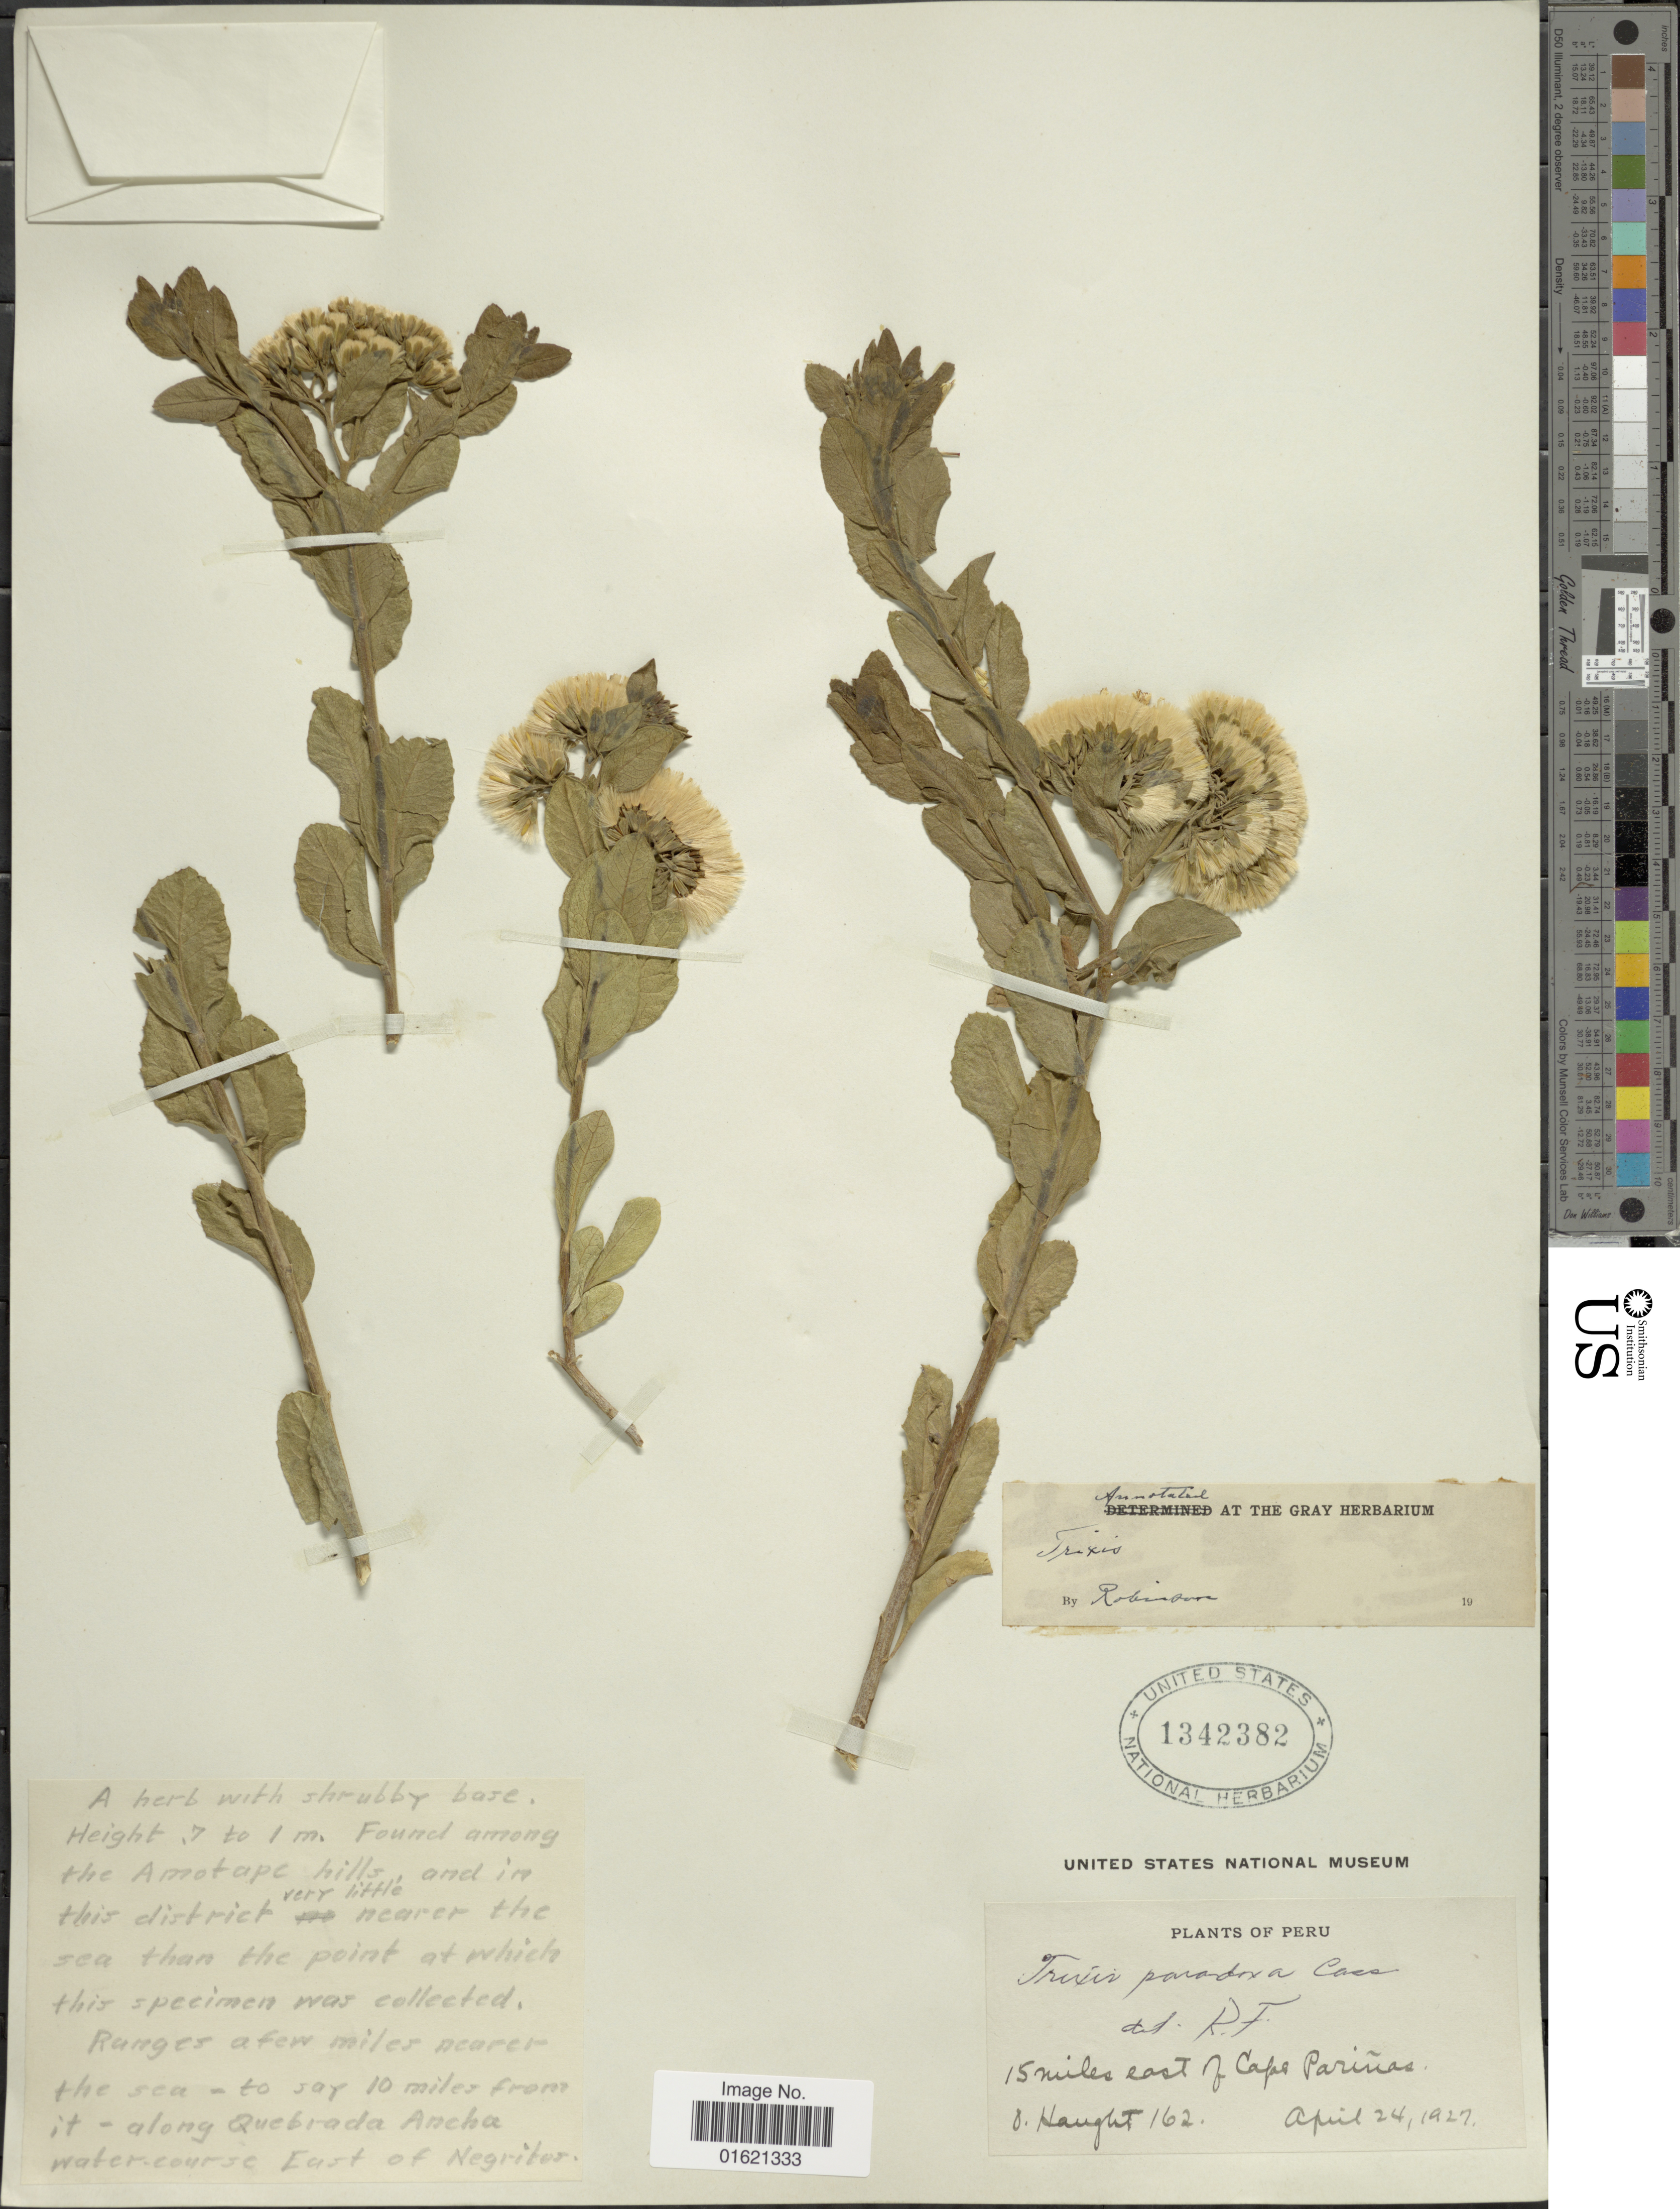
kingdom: Plantae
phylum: Tracheophyta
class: Magnoliopsida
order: Asterales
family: Asteraceae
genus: Trixis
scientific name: Trixis cacalioides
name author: (Kunth) D. Don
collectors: O. Haught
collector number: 162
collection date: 1927-04-24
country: Peru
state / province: Piura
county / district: Talara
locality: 15 miles east of Cape Parinas. Ranges a few miles nearer the sea, to say 10 miles from it along Quebrada cwater course East of Negritor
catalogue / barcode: US 1342382